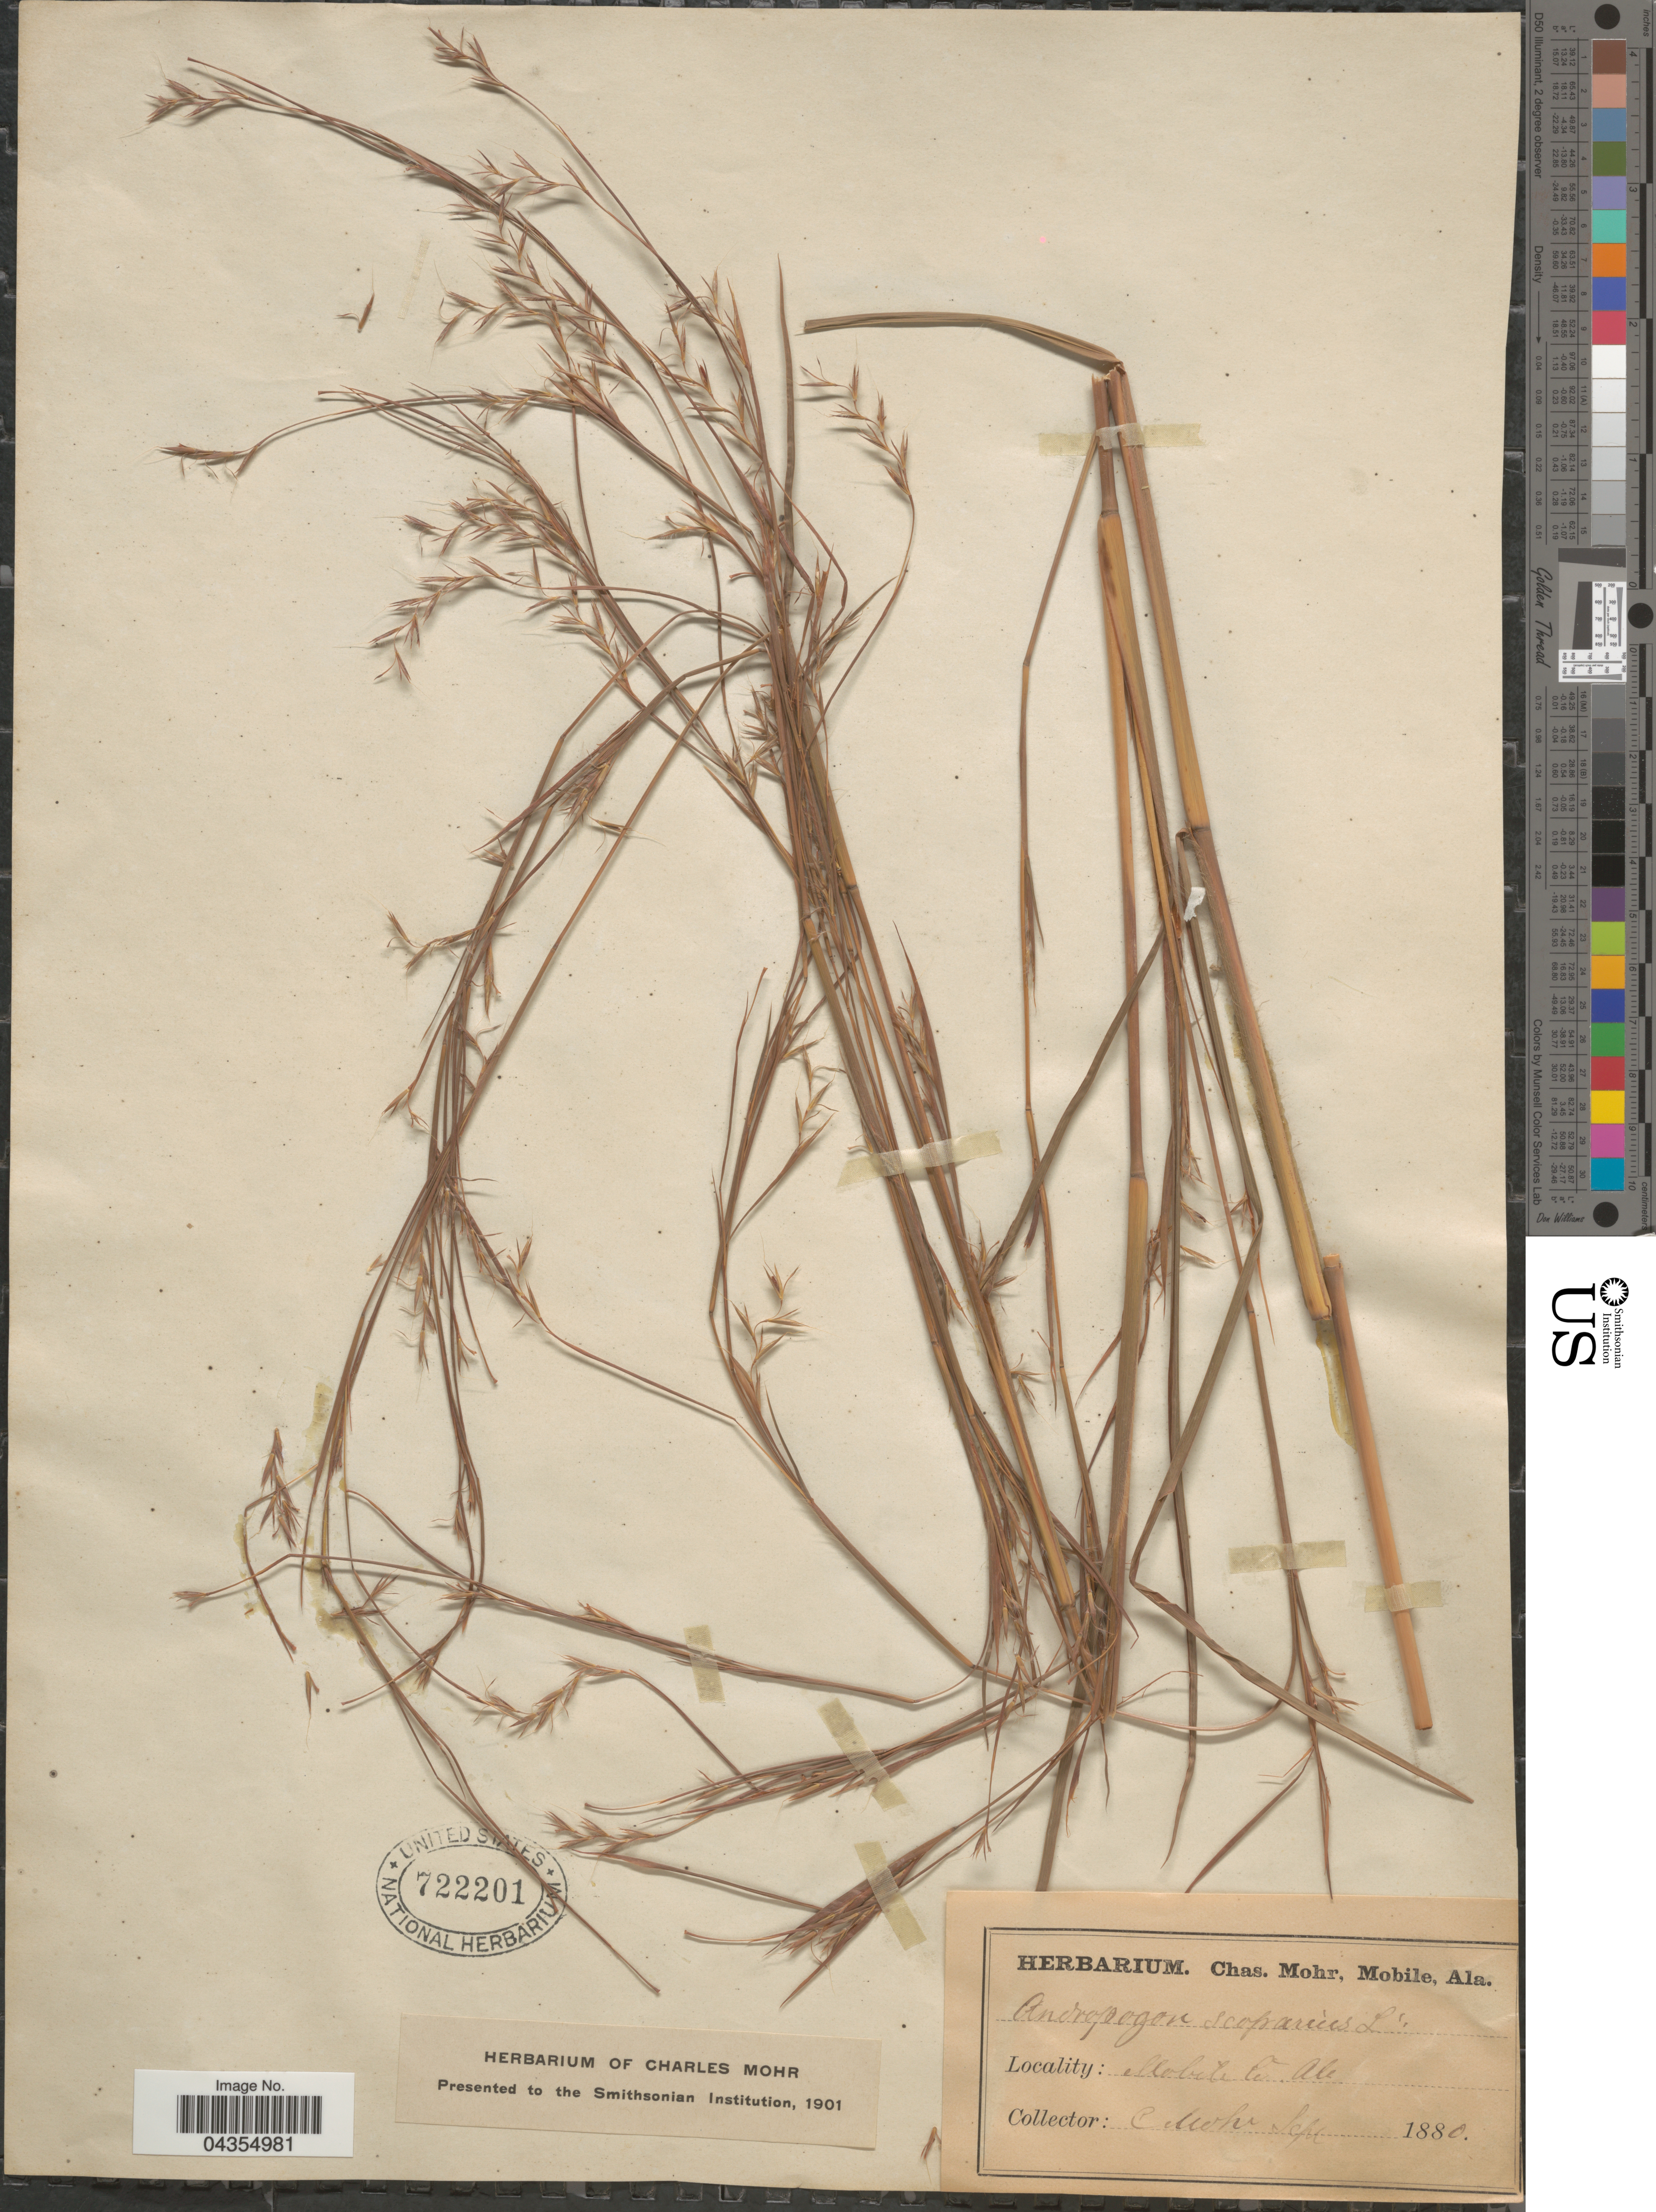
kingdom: Plantae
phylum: Tracheophyta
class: Liliopsida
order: Poales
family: Poaceae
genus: Schizachyrium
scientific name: Schizachyrium sanguineum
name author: (Retz.) Alston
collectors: Mohr, C. T. (herbarium)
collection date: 1880-09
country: United States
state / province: Alabama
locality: Mobile Co.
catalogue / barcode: US 722201